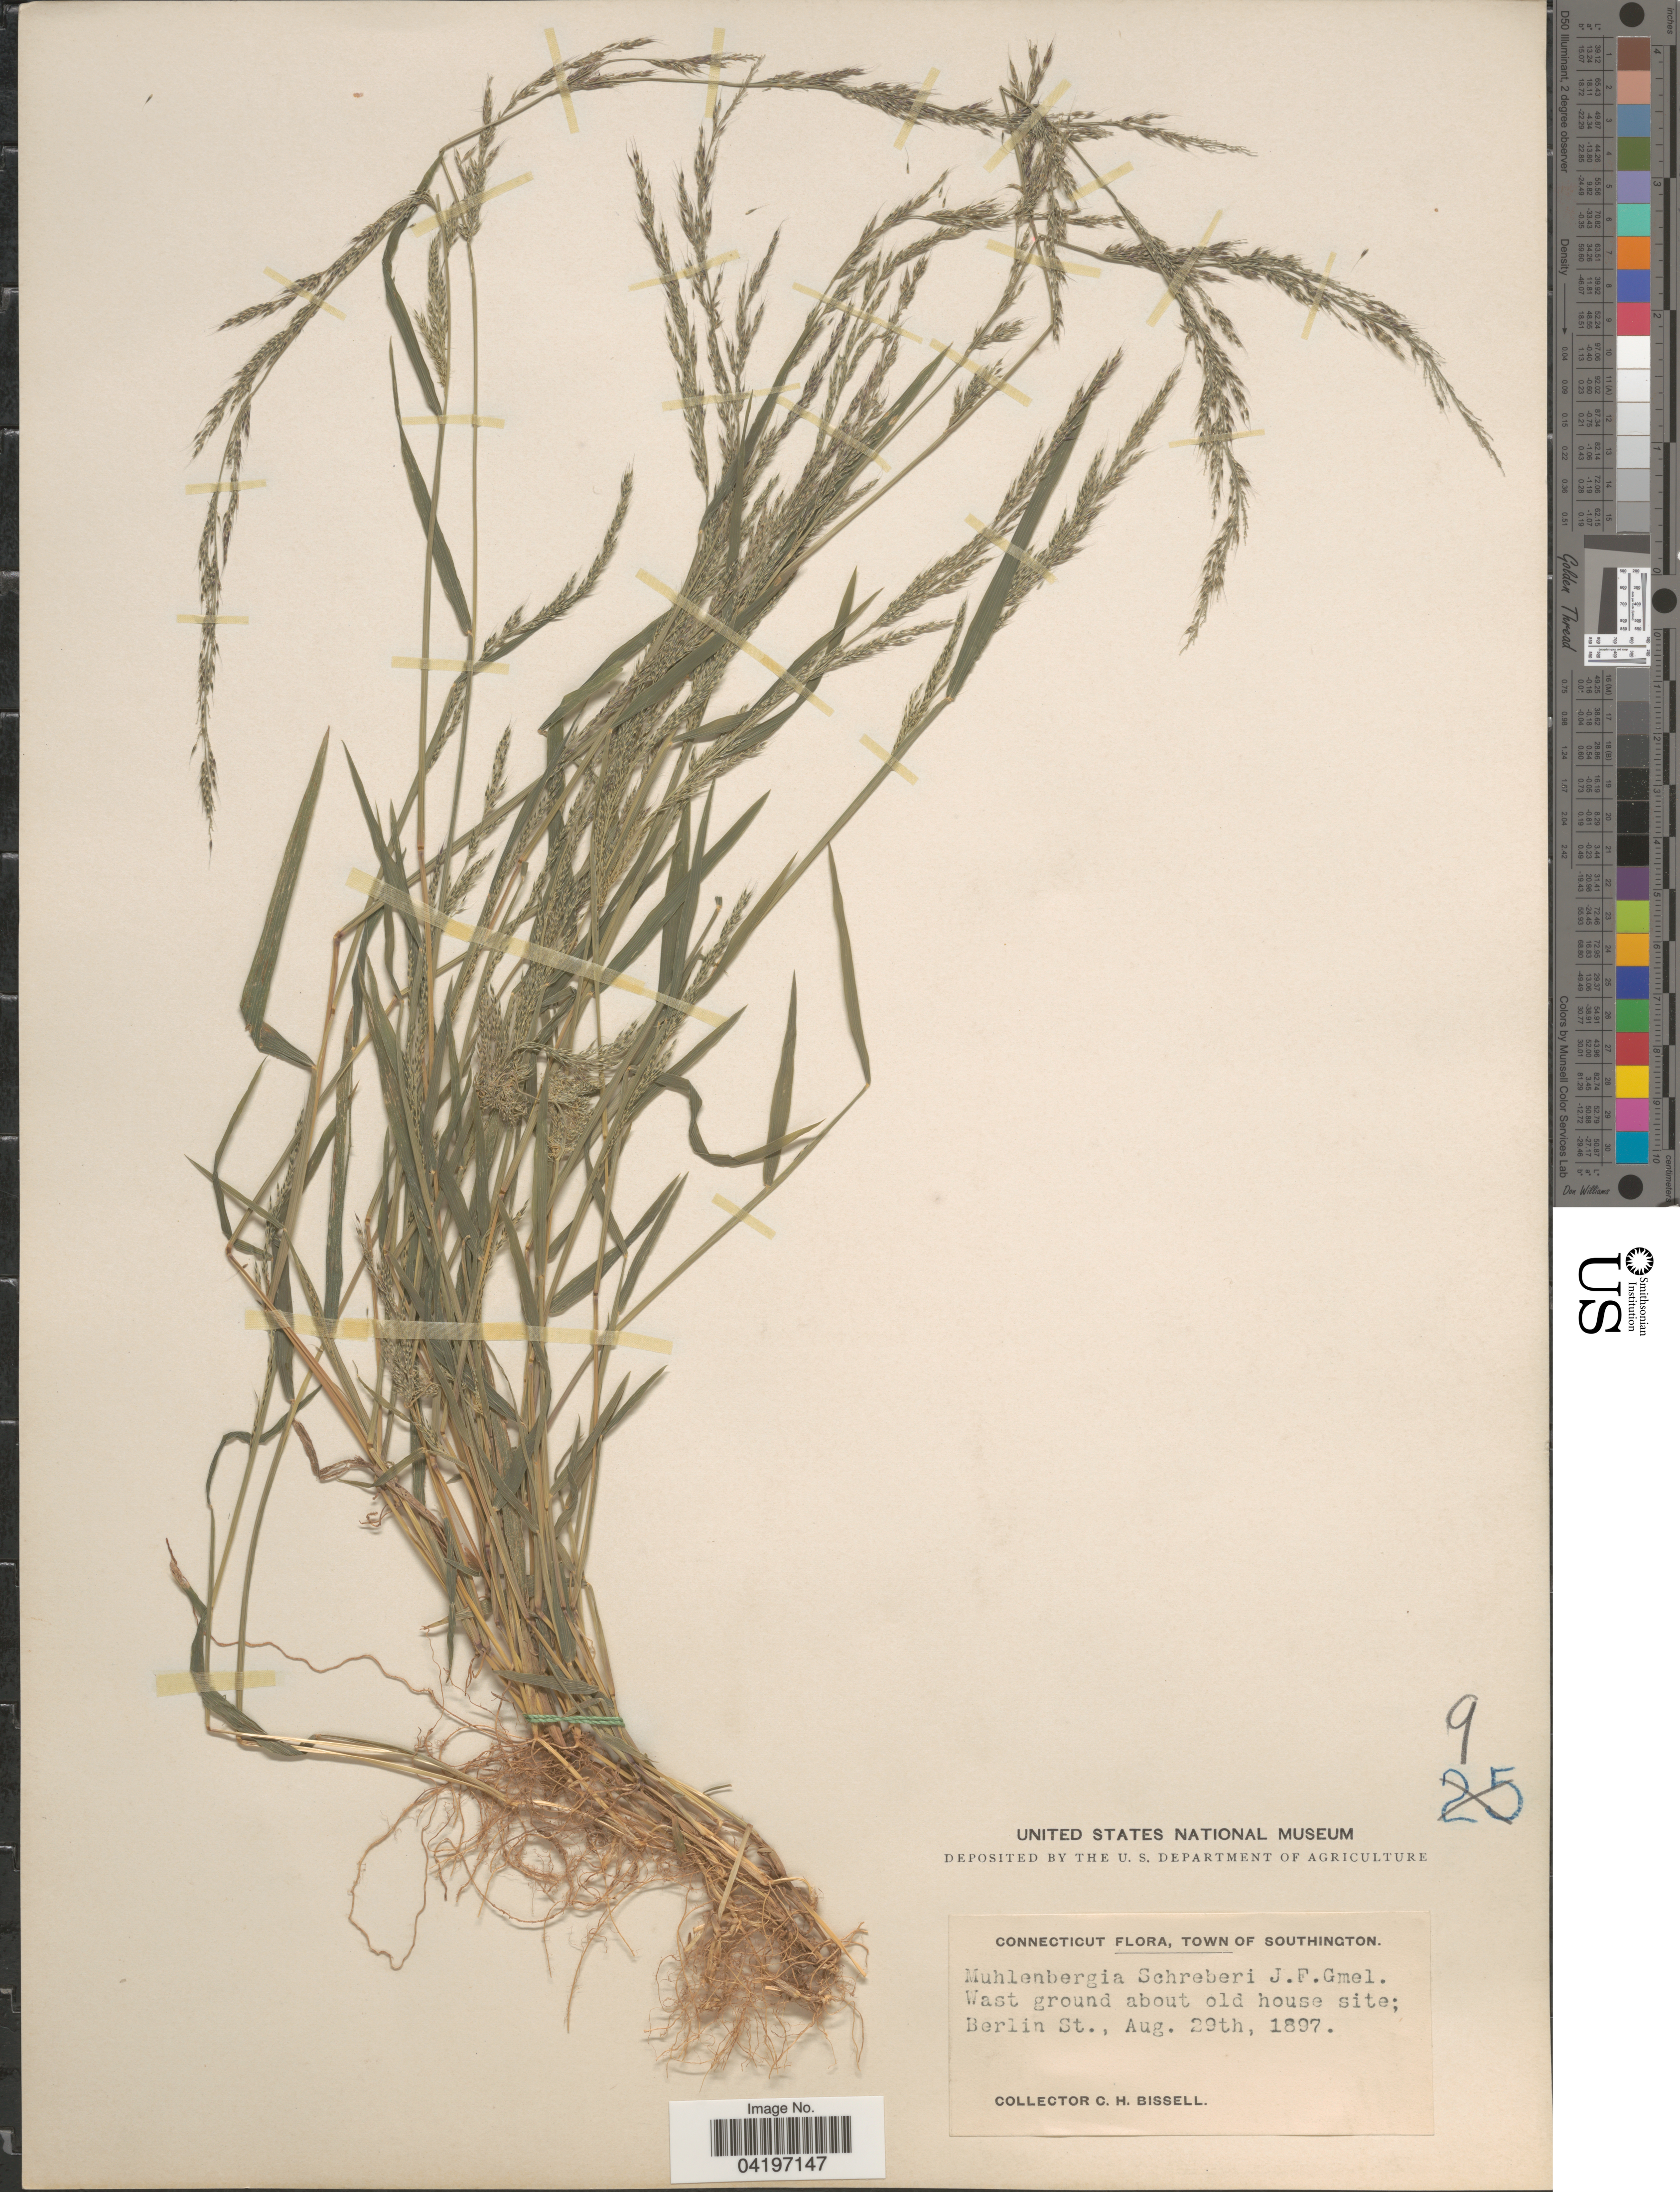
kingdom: Plantae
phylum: Tracheophyta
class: Liliopsida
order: Poales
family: Poaceae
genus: Muhlenbergia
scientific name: Muhlenbergia schreberi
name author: J.F. Gmel.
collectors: C. Bissell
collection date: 1897-08-29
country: United States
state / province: Connecticut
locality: Town of Southington. Wast ground about old house site; Berlin St.